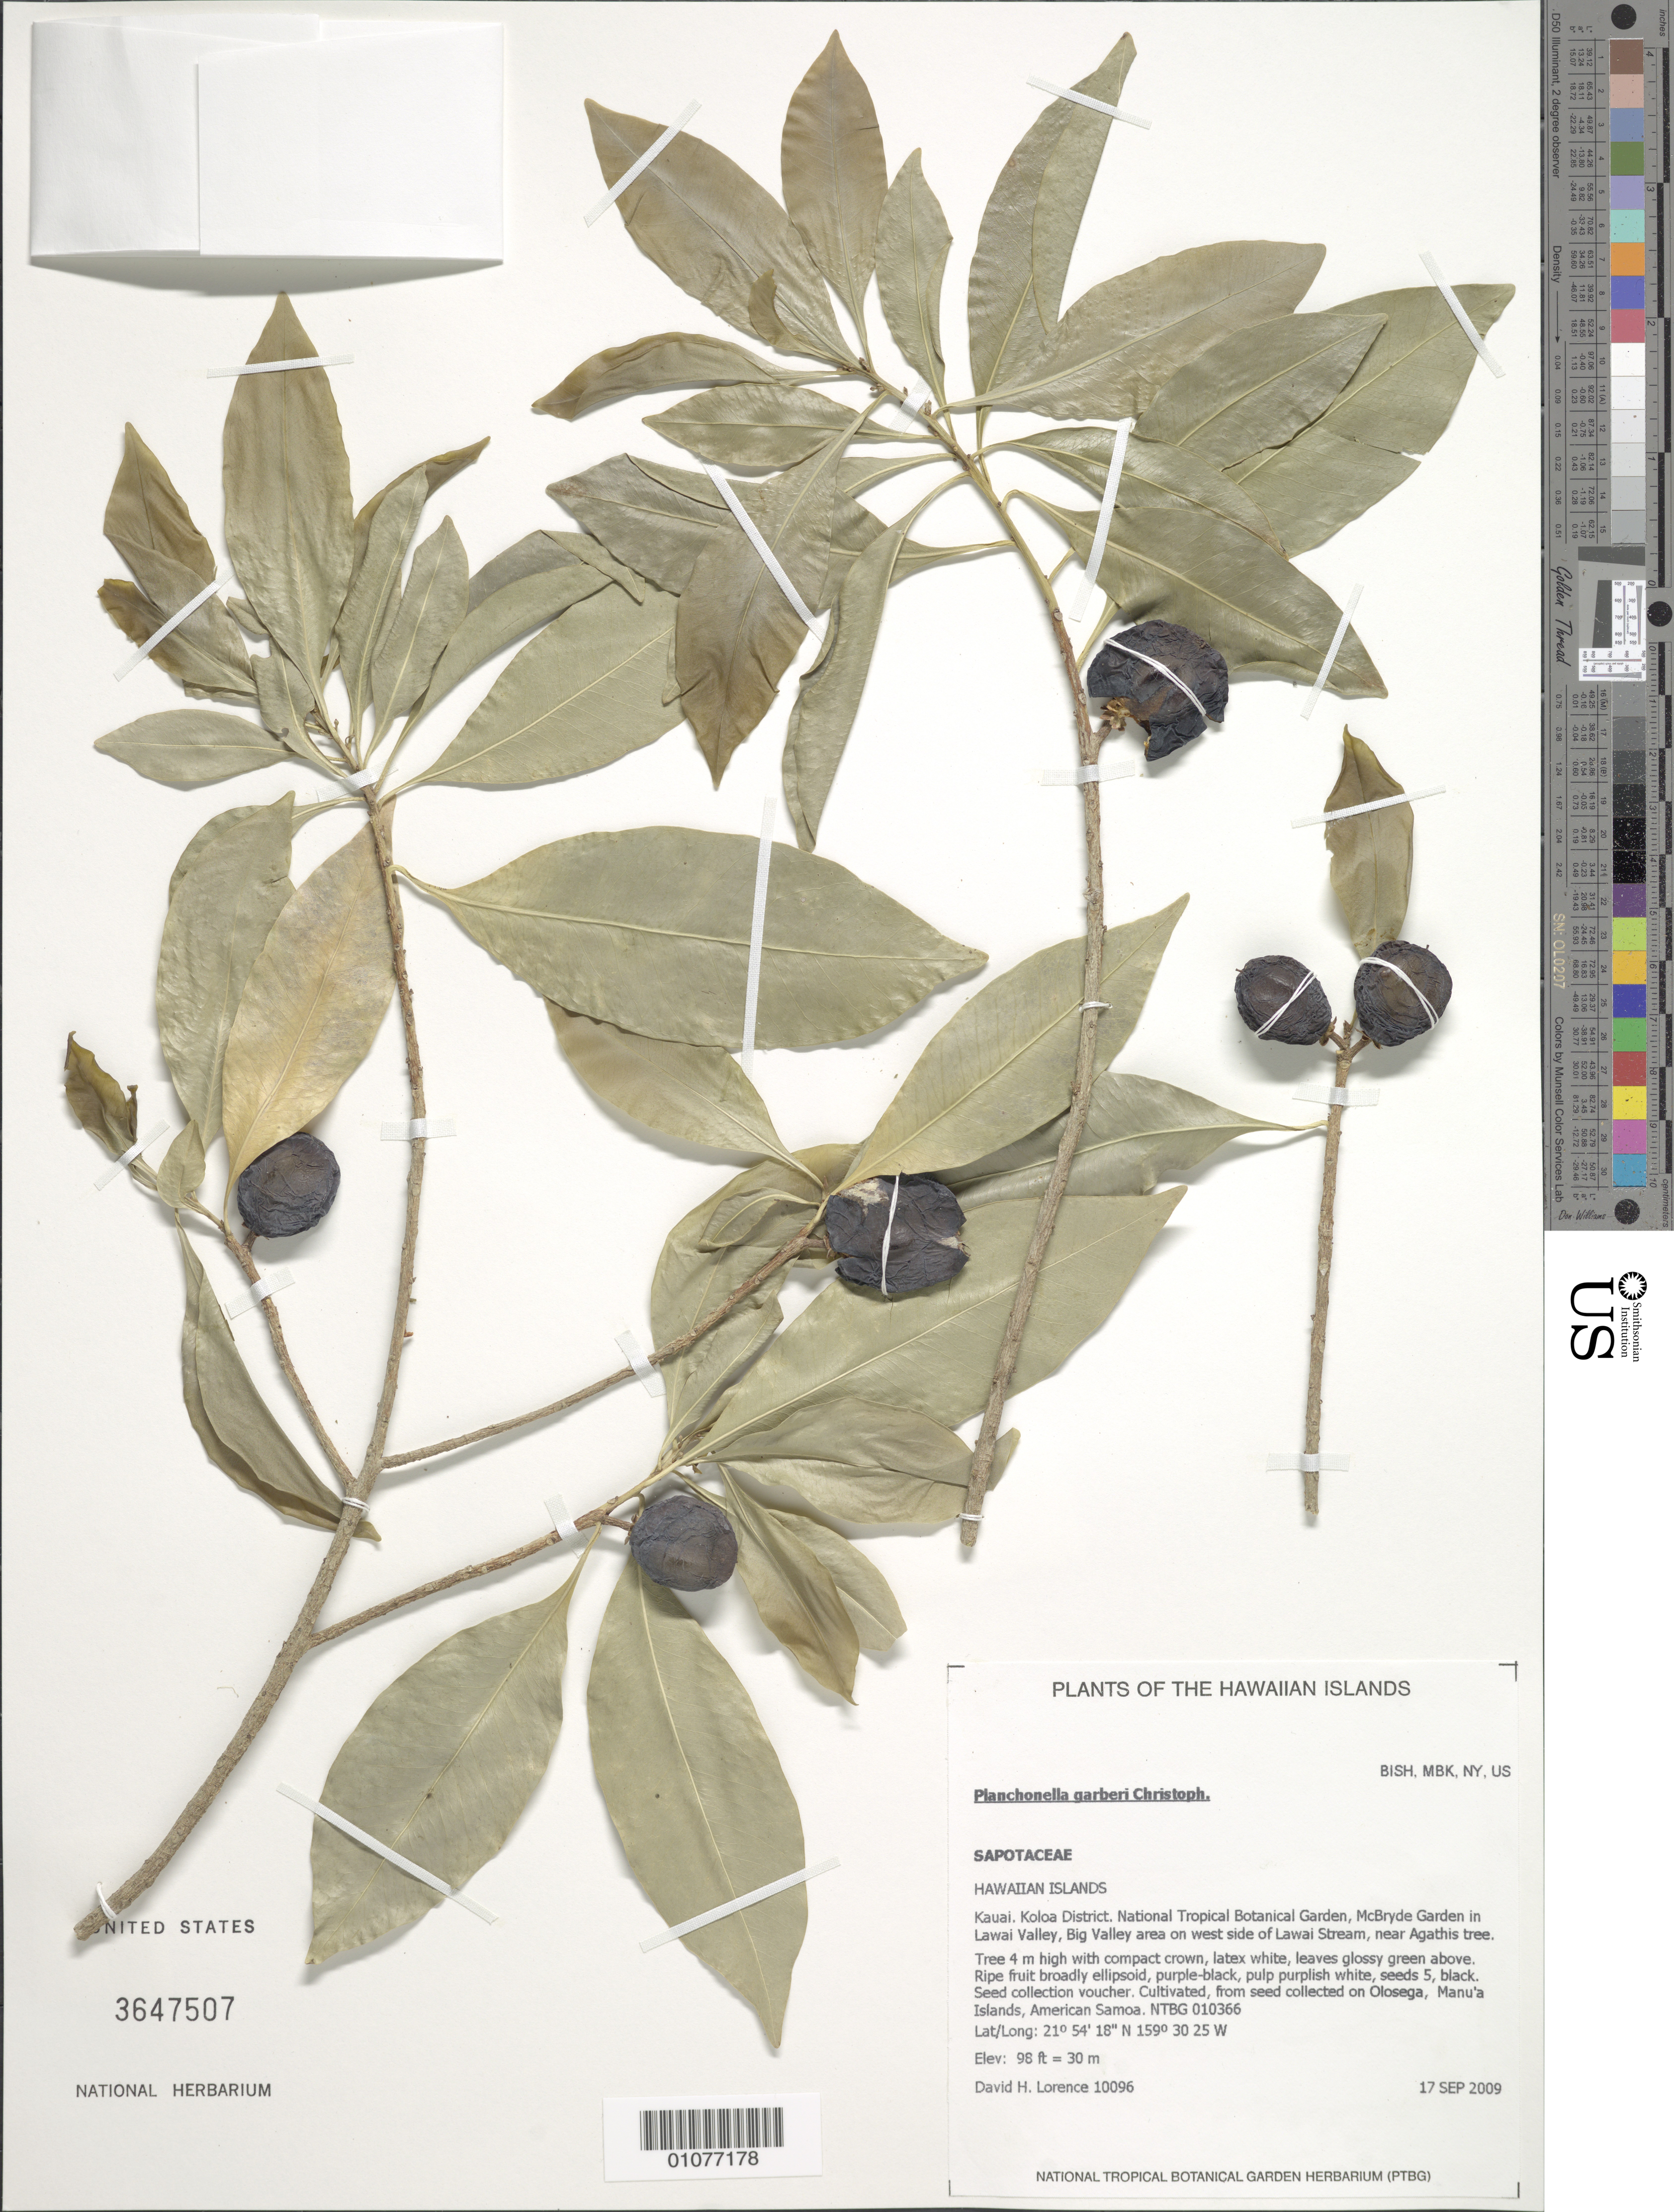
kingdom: Plantae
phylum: Tracheophyta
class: Magnoliopsida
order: Ericales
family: Sapotaceae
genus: Planchonella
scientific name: Planchonella garberi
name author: Christoph.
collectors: D. Lorence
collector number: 10096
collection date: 2009-09-17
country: United States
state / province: Hawaii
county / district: Kauai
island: Kaua'i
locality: Koloa District, Lawai Valley, National Tropical Botanical Garden, McBryde Garden, Big Valley area on west side of Lawai Stream, near Agathis tree.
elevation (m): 30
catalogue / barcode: US 3647507